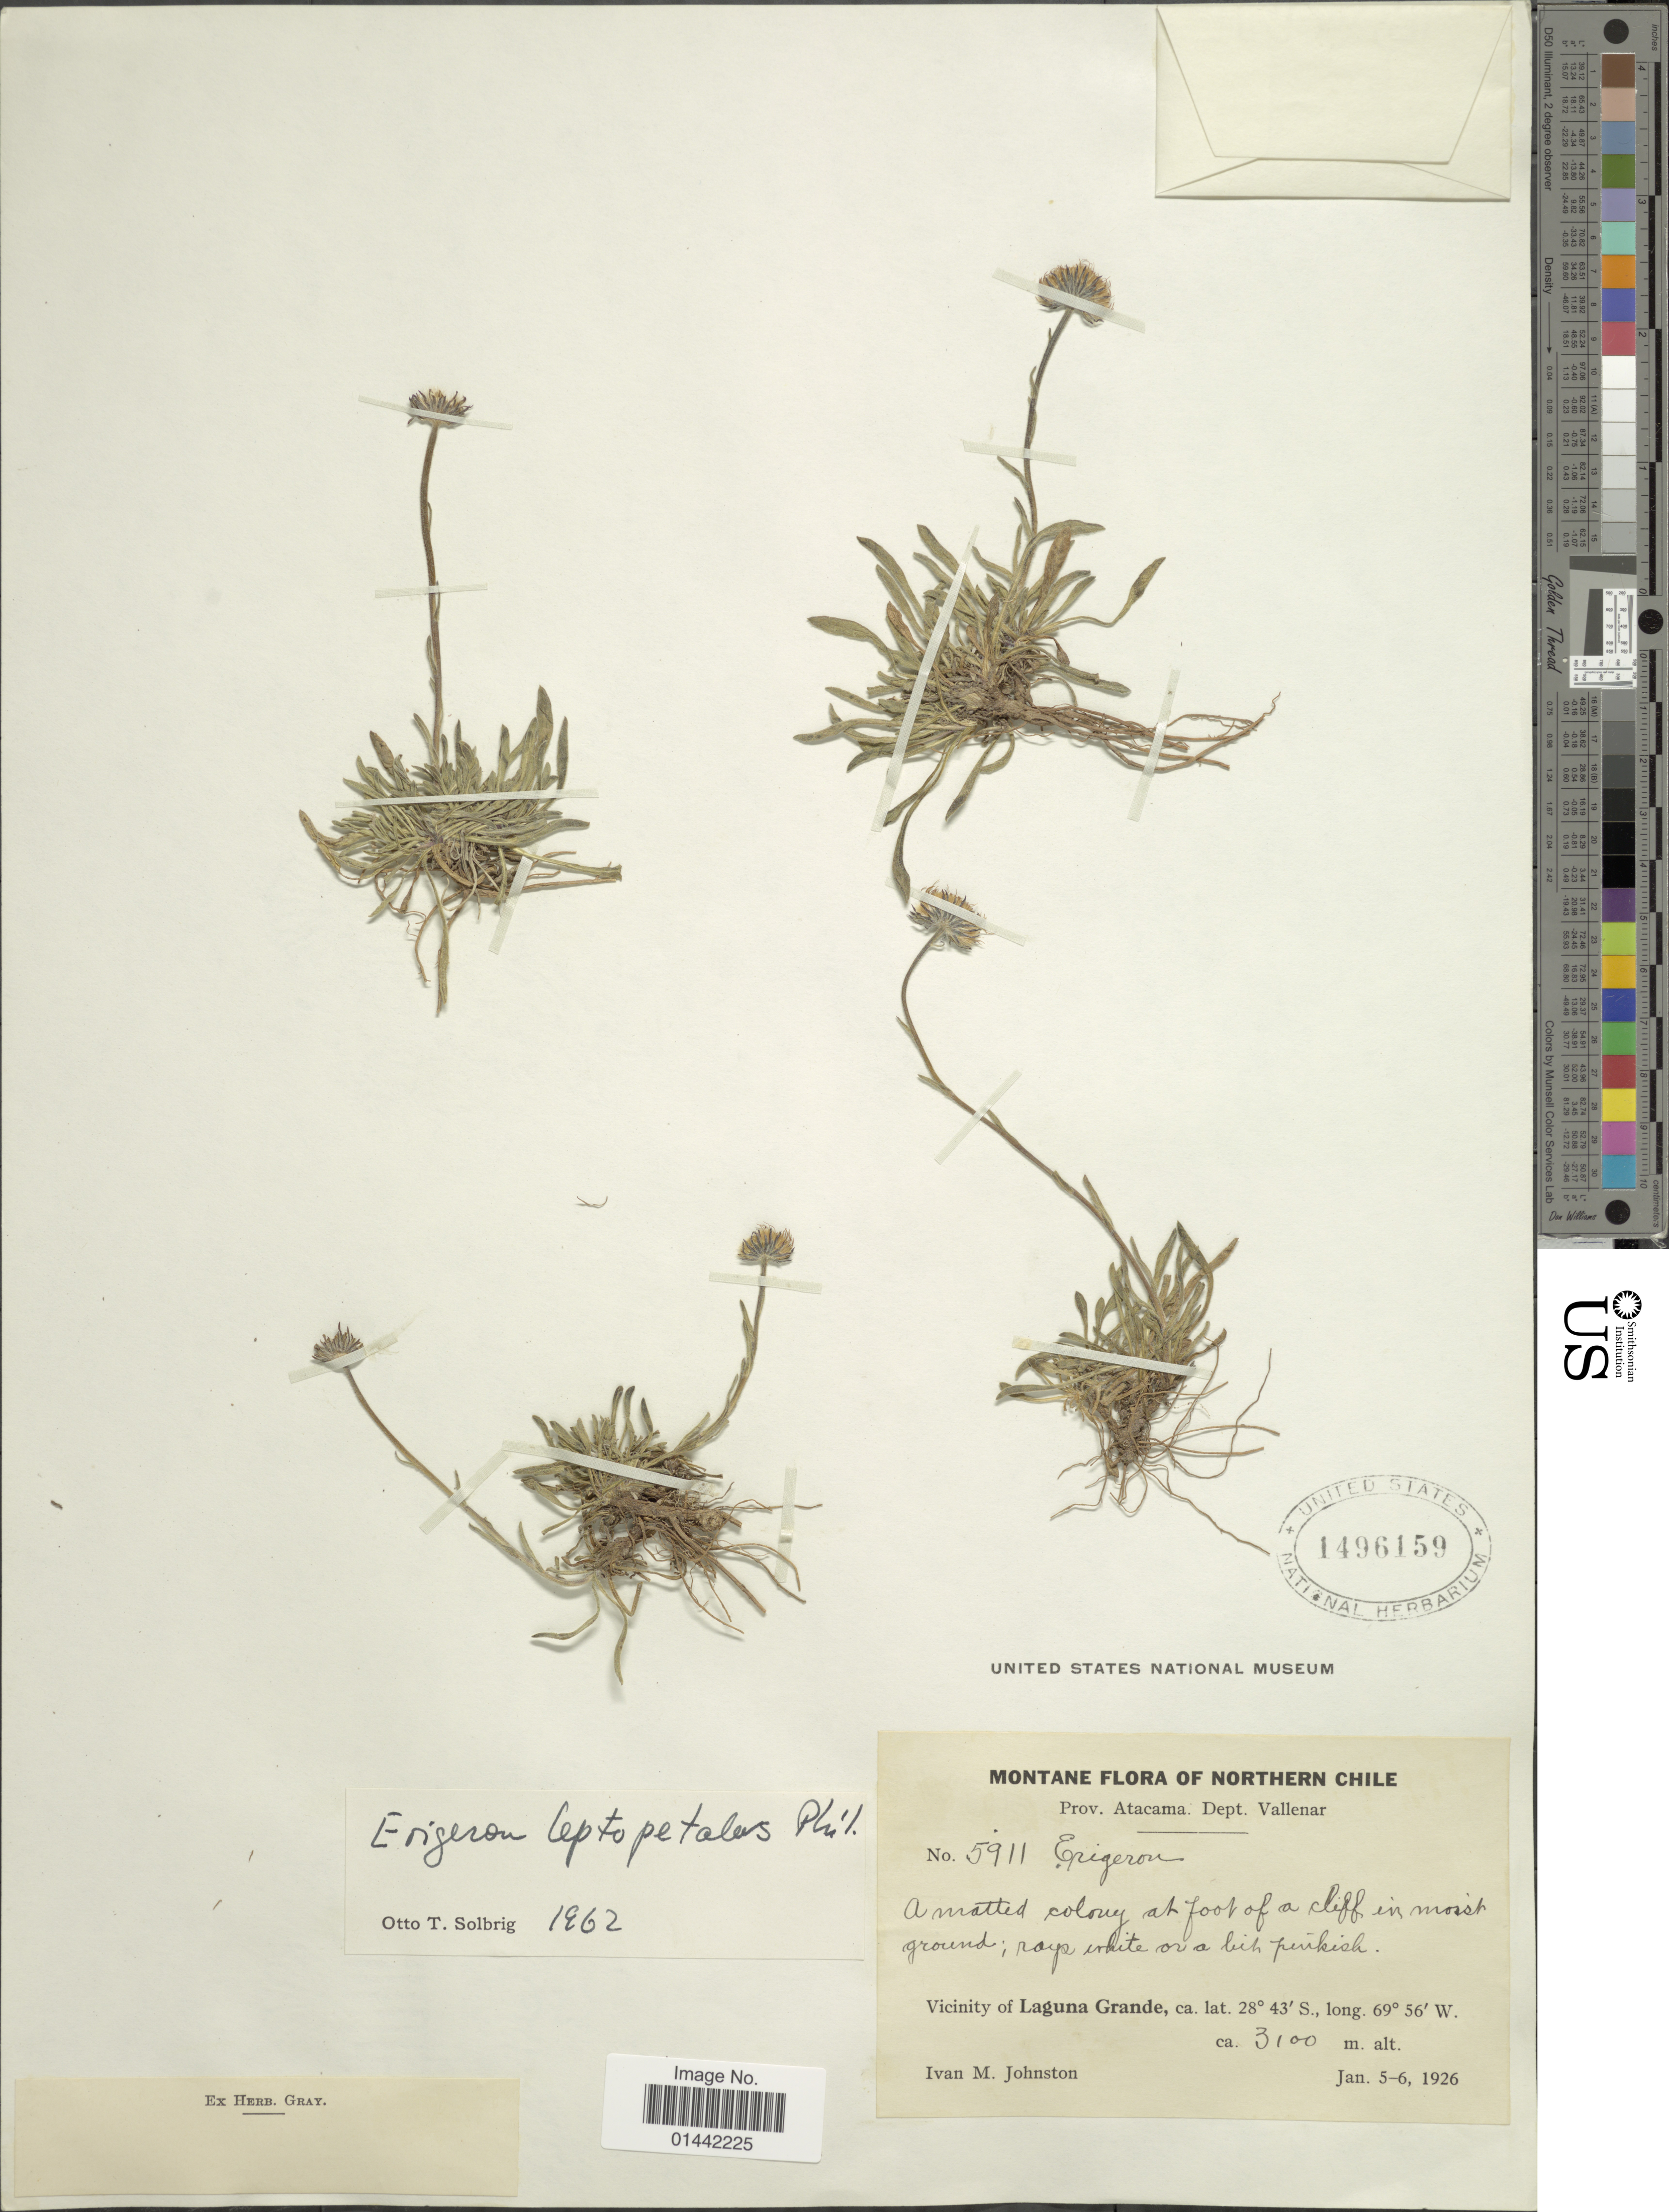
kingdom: Plantae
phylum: Tracheophyta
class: Magnoliopsida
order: Asterales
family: Asteraceae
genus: Erigeron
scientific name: Erigeron leptopetalus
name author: Phil.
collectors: I.M. Johnston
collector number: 5911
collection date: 1926-01-05/1926-01-06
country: Chile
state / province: Atacama (III)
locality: Montane, of Northern Chile, Vicinity of Laguna Grande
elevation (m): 3100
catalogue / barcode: US 1496159